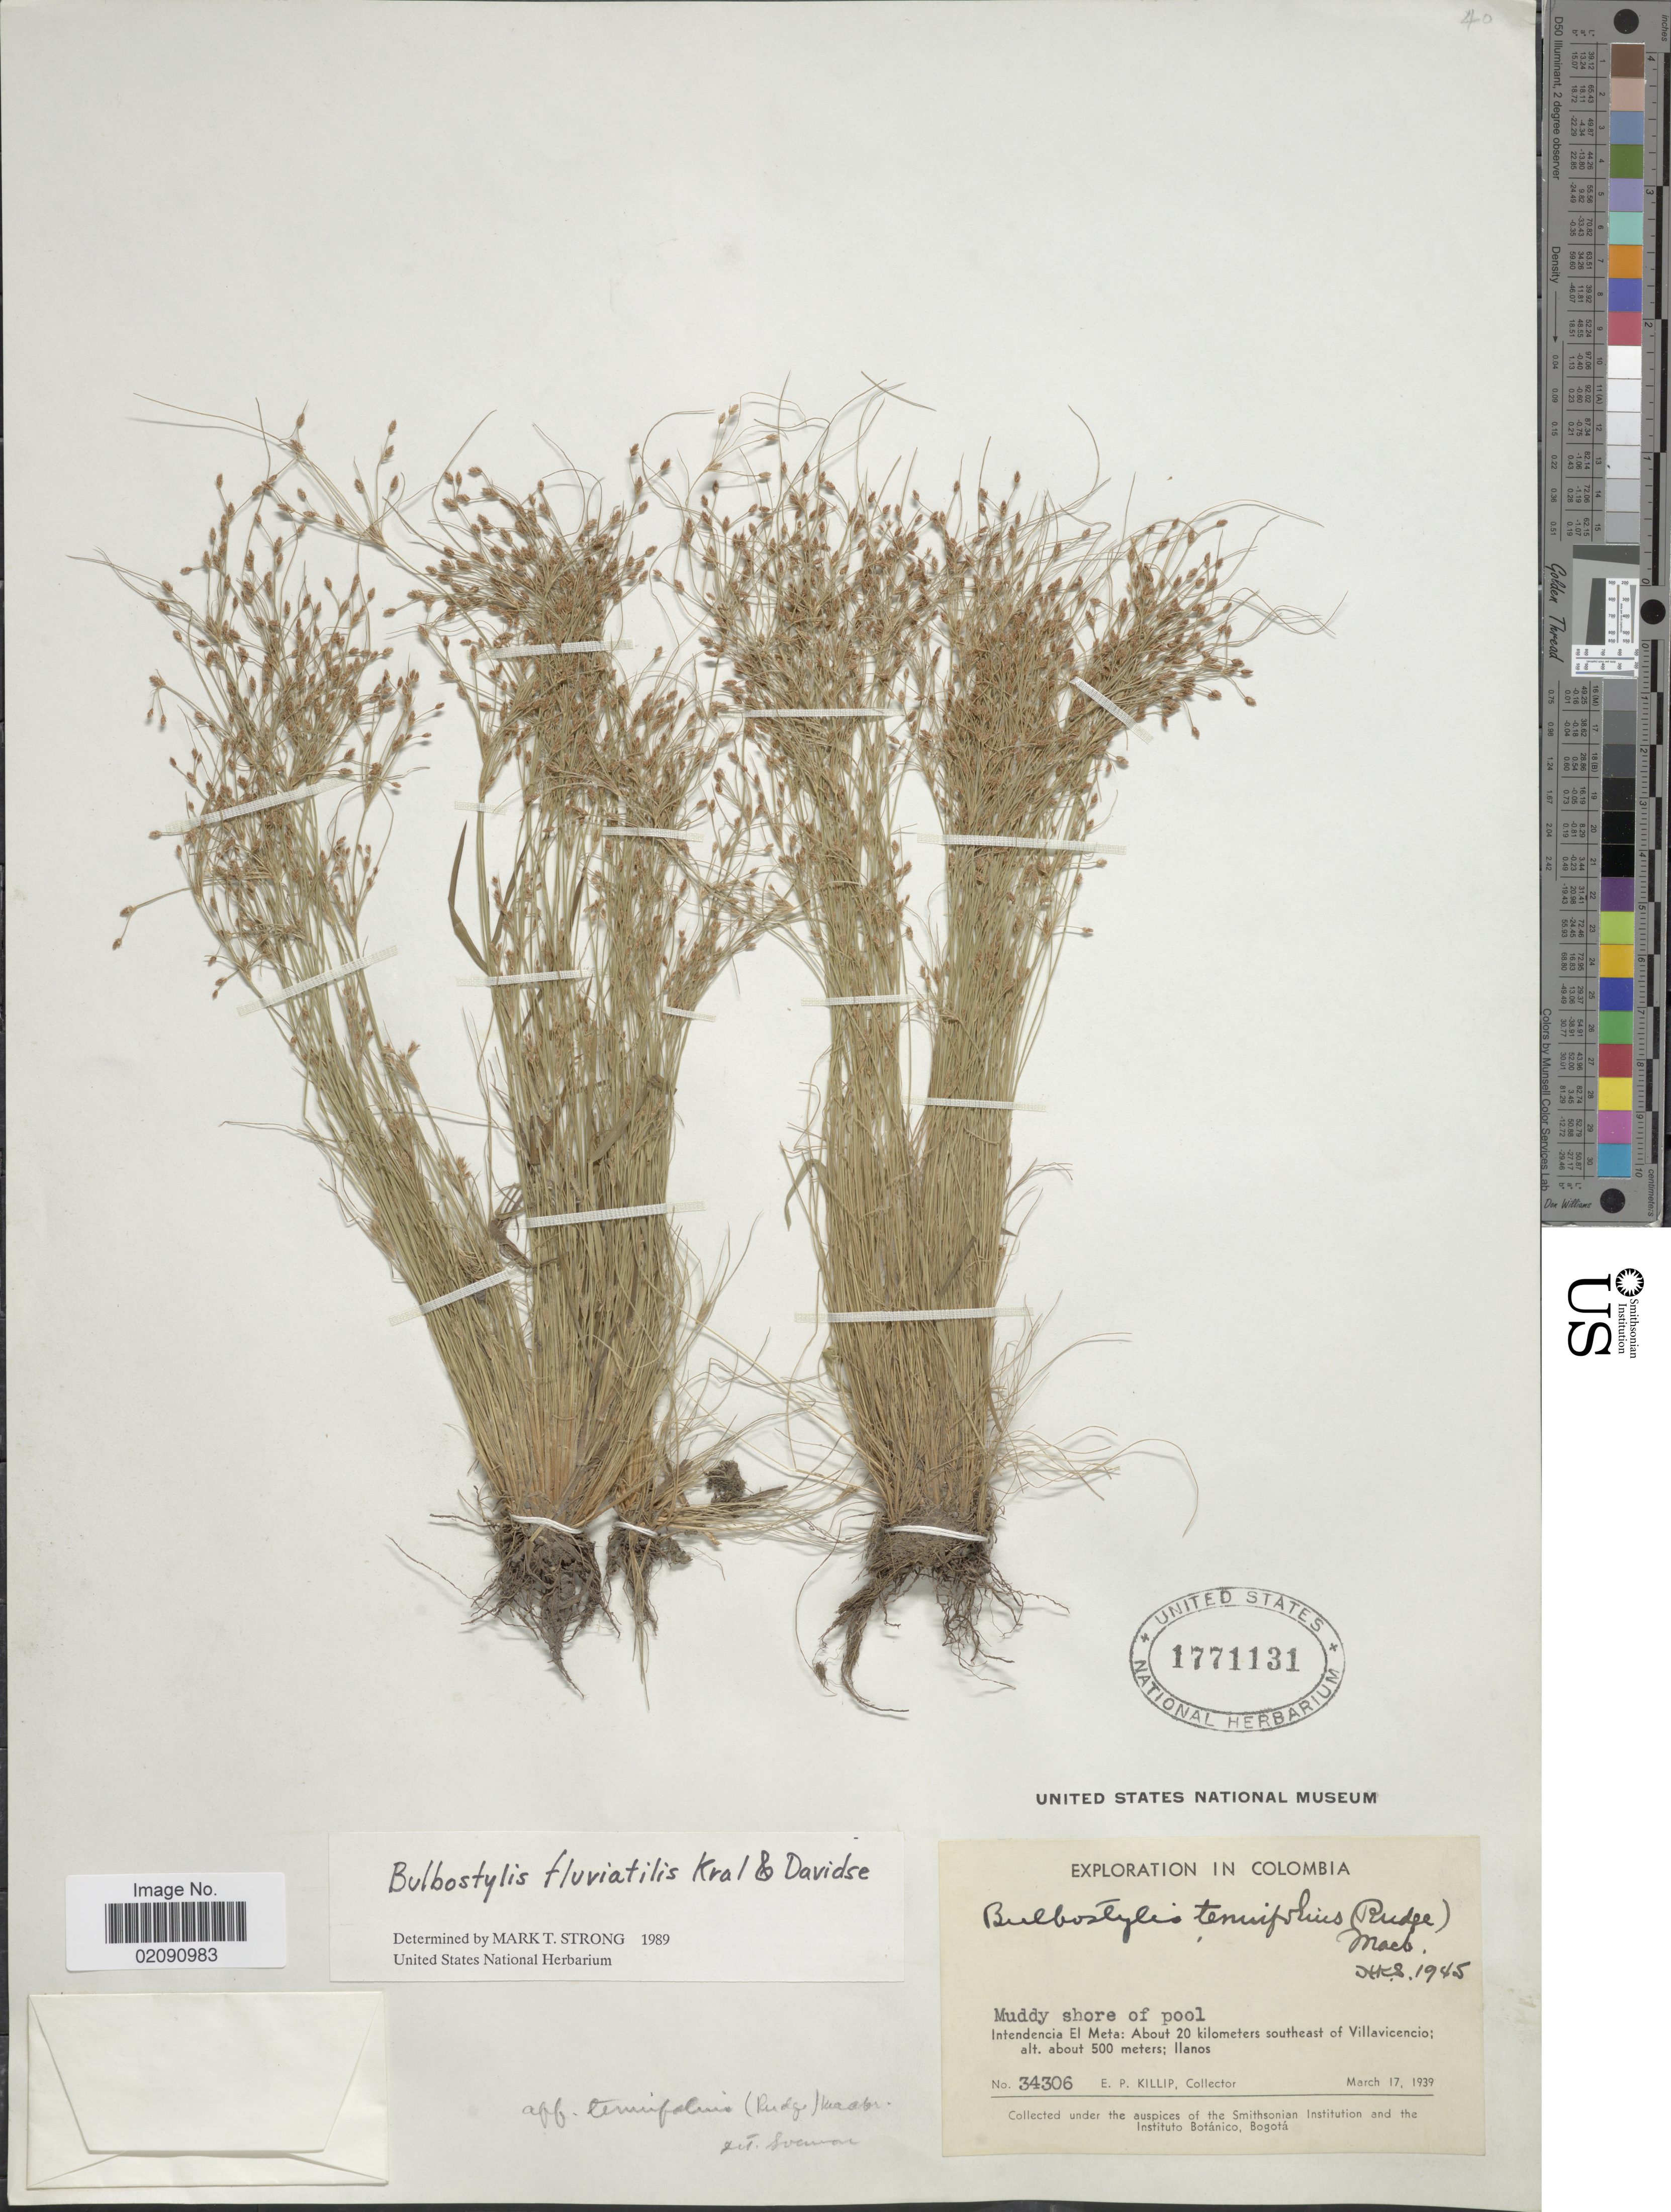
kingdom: Plantae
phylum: Tracheophyta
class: Liliopsida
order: Poales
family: Cyperaceae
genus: Bulbostylis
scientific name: Bulbostylis paraensis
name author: C.B. Clarke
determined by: Maciel-Silva, J. F.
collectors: E. P. Killip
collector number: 34306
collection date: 1939-03-17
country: Colombia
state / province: Meta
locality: Muddy shore of pool, Intendencia El Meta: About 20 kilometers southeast of Villavicencio, llanos.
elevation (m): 500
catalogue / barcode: US 1771131